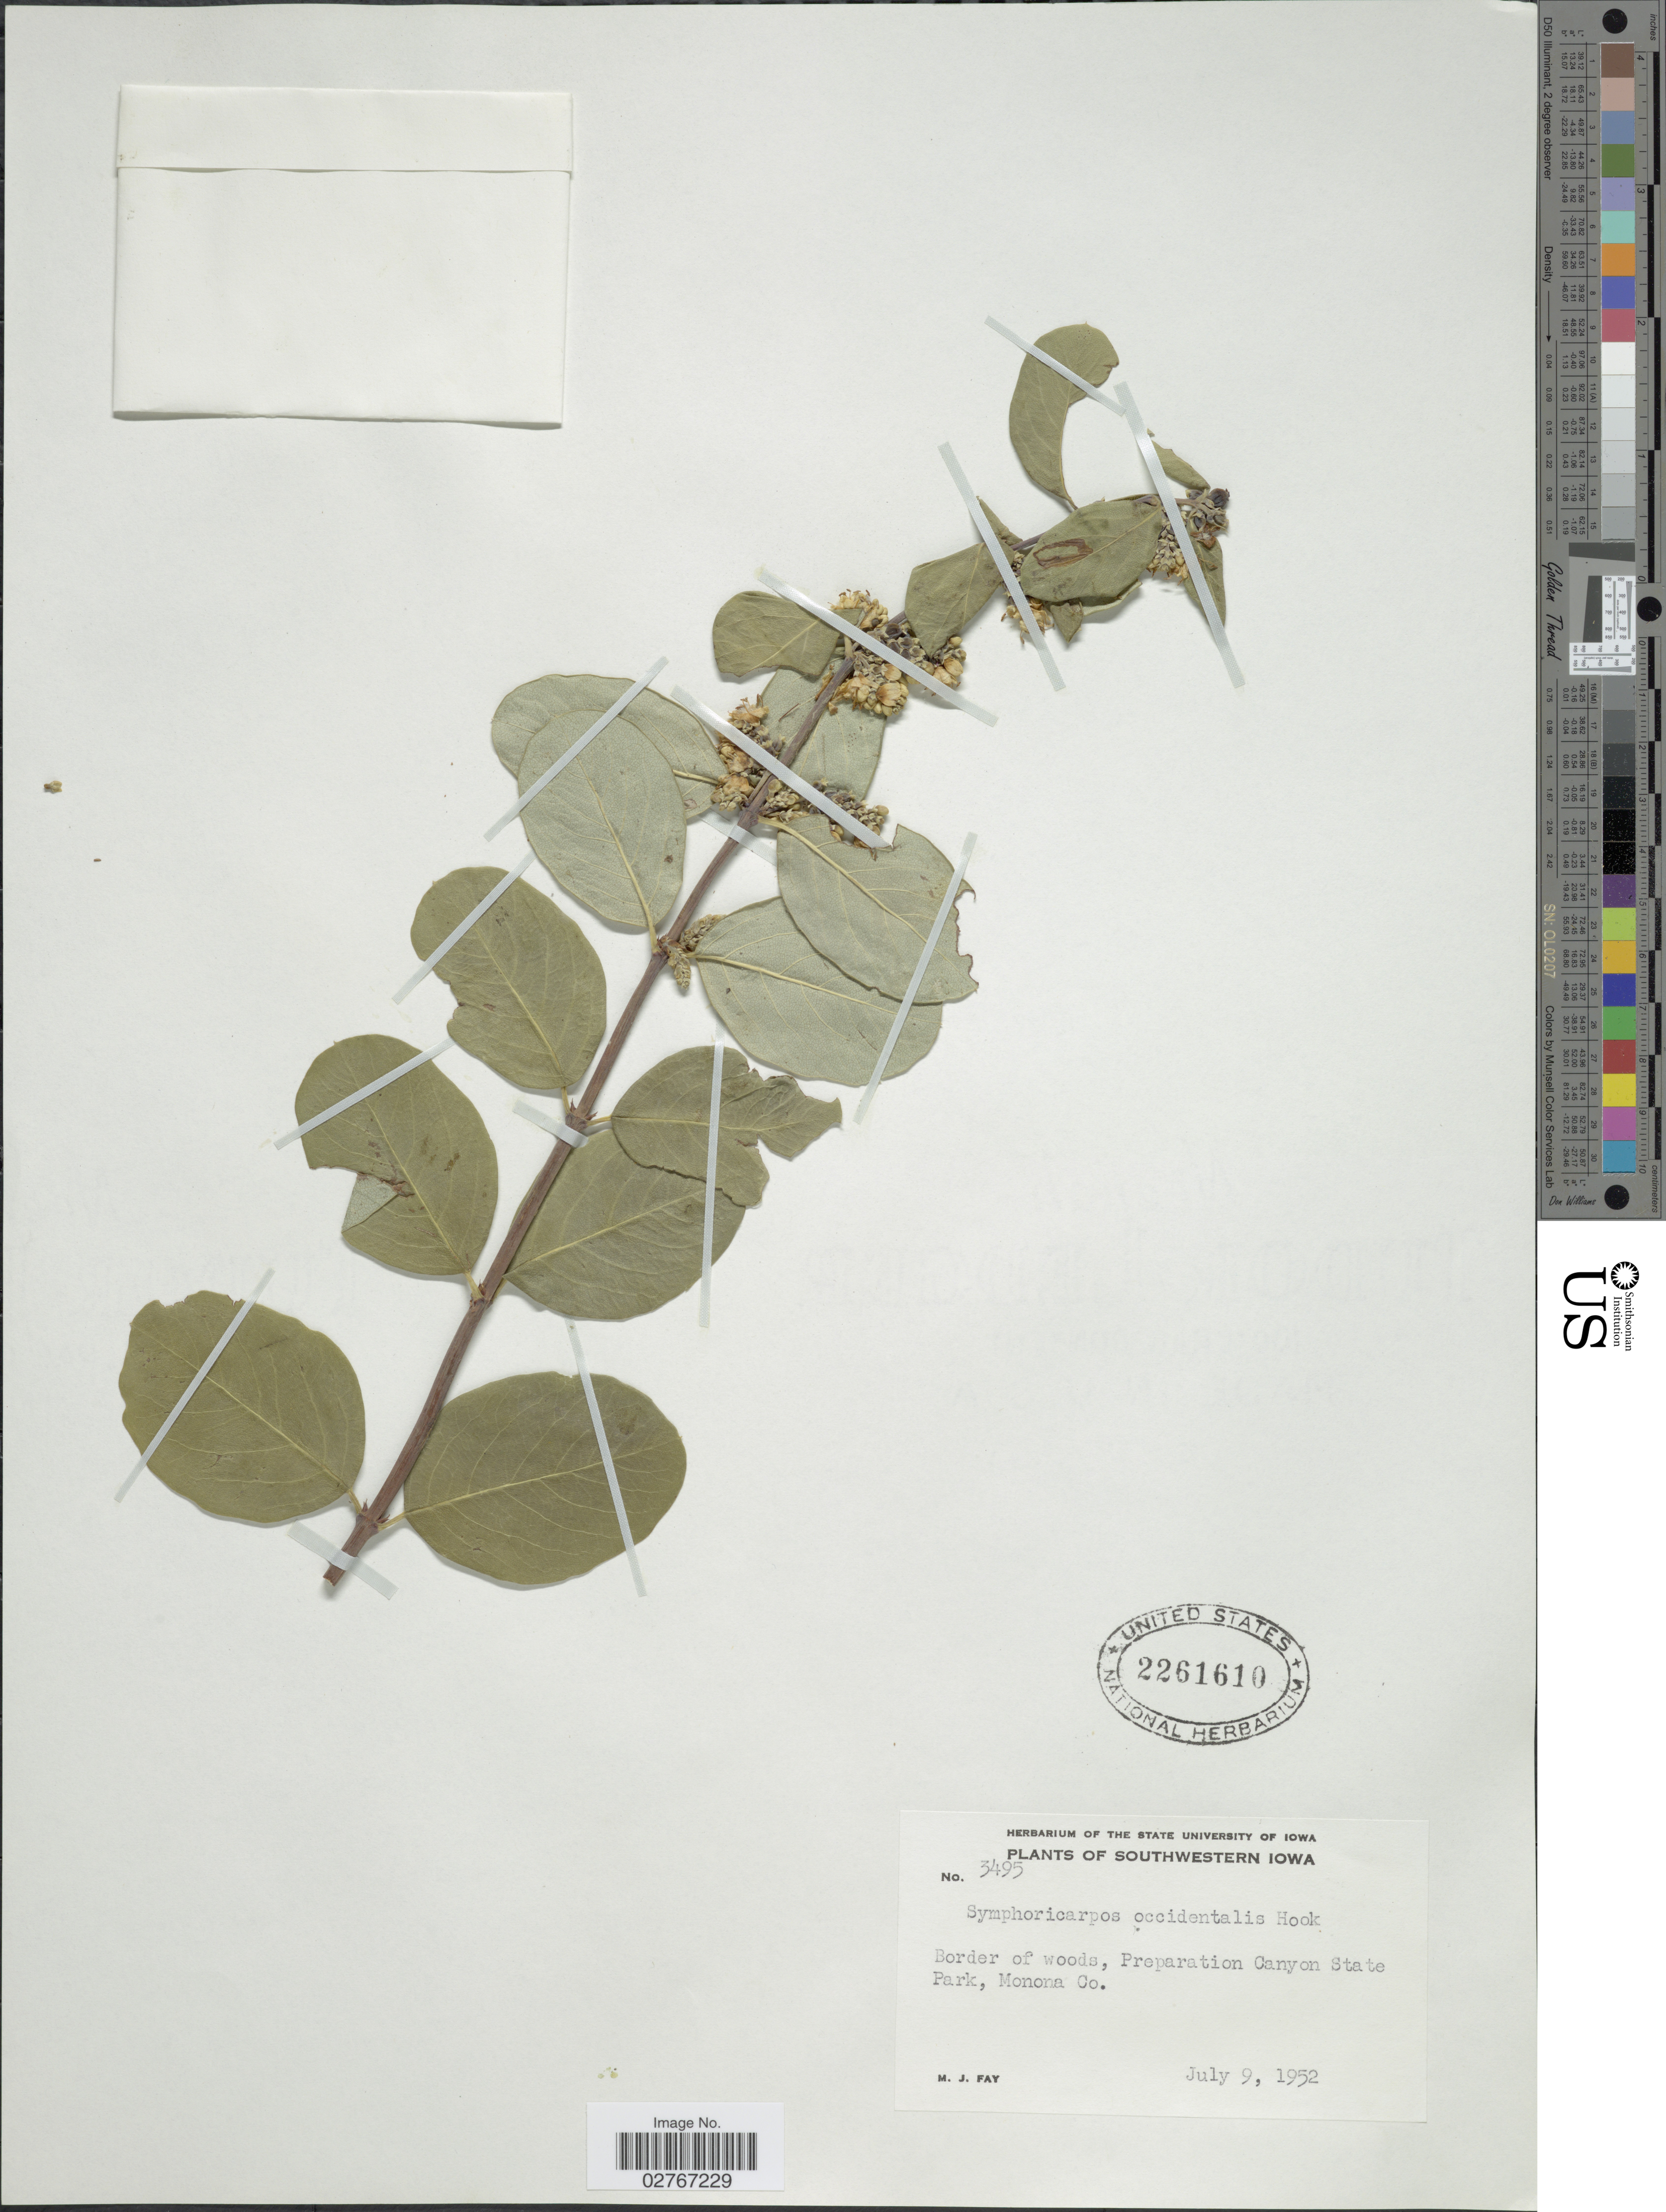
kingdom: Plantae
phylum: Tracheophyta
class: Magnoliopsida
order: Dipsacales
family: Caprifoliaceae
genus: Symphoricarpos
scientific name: Symphoricarpos occidentalis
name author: (R. Br.) Hook.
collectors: M. Fay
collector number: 3495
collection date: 1952-07-09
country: United States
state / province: Iowa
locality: Southwestern Iowa, Border of woods, Preparation Canyon State Park, Monona Co.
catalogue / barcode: US 2261610